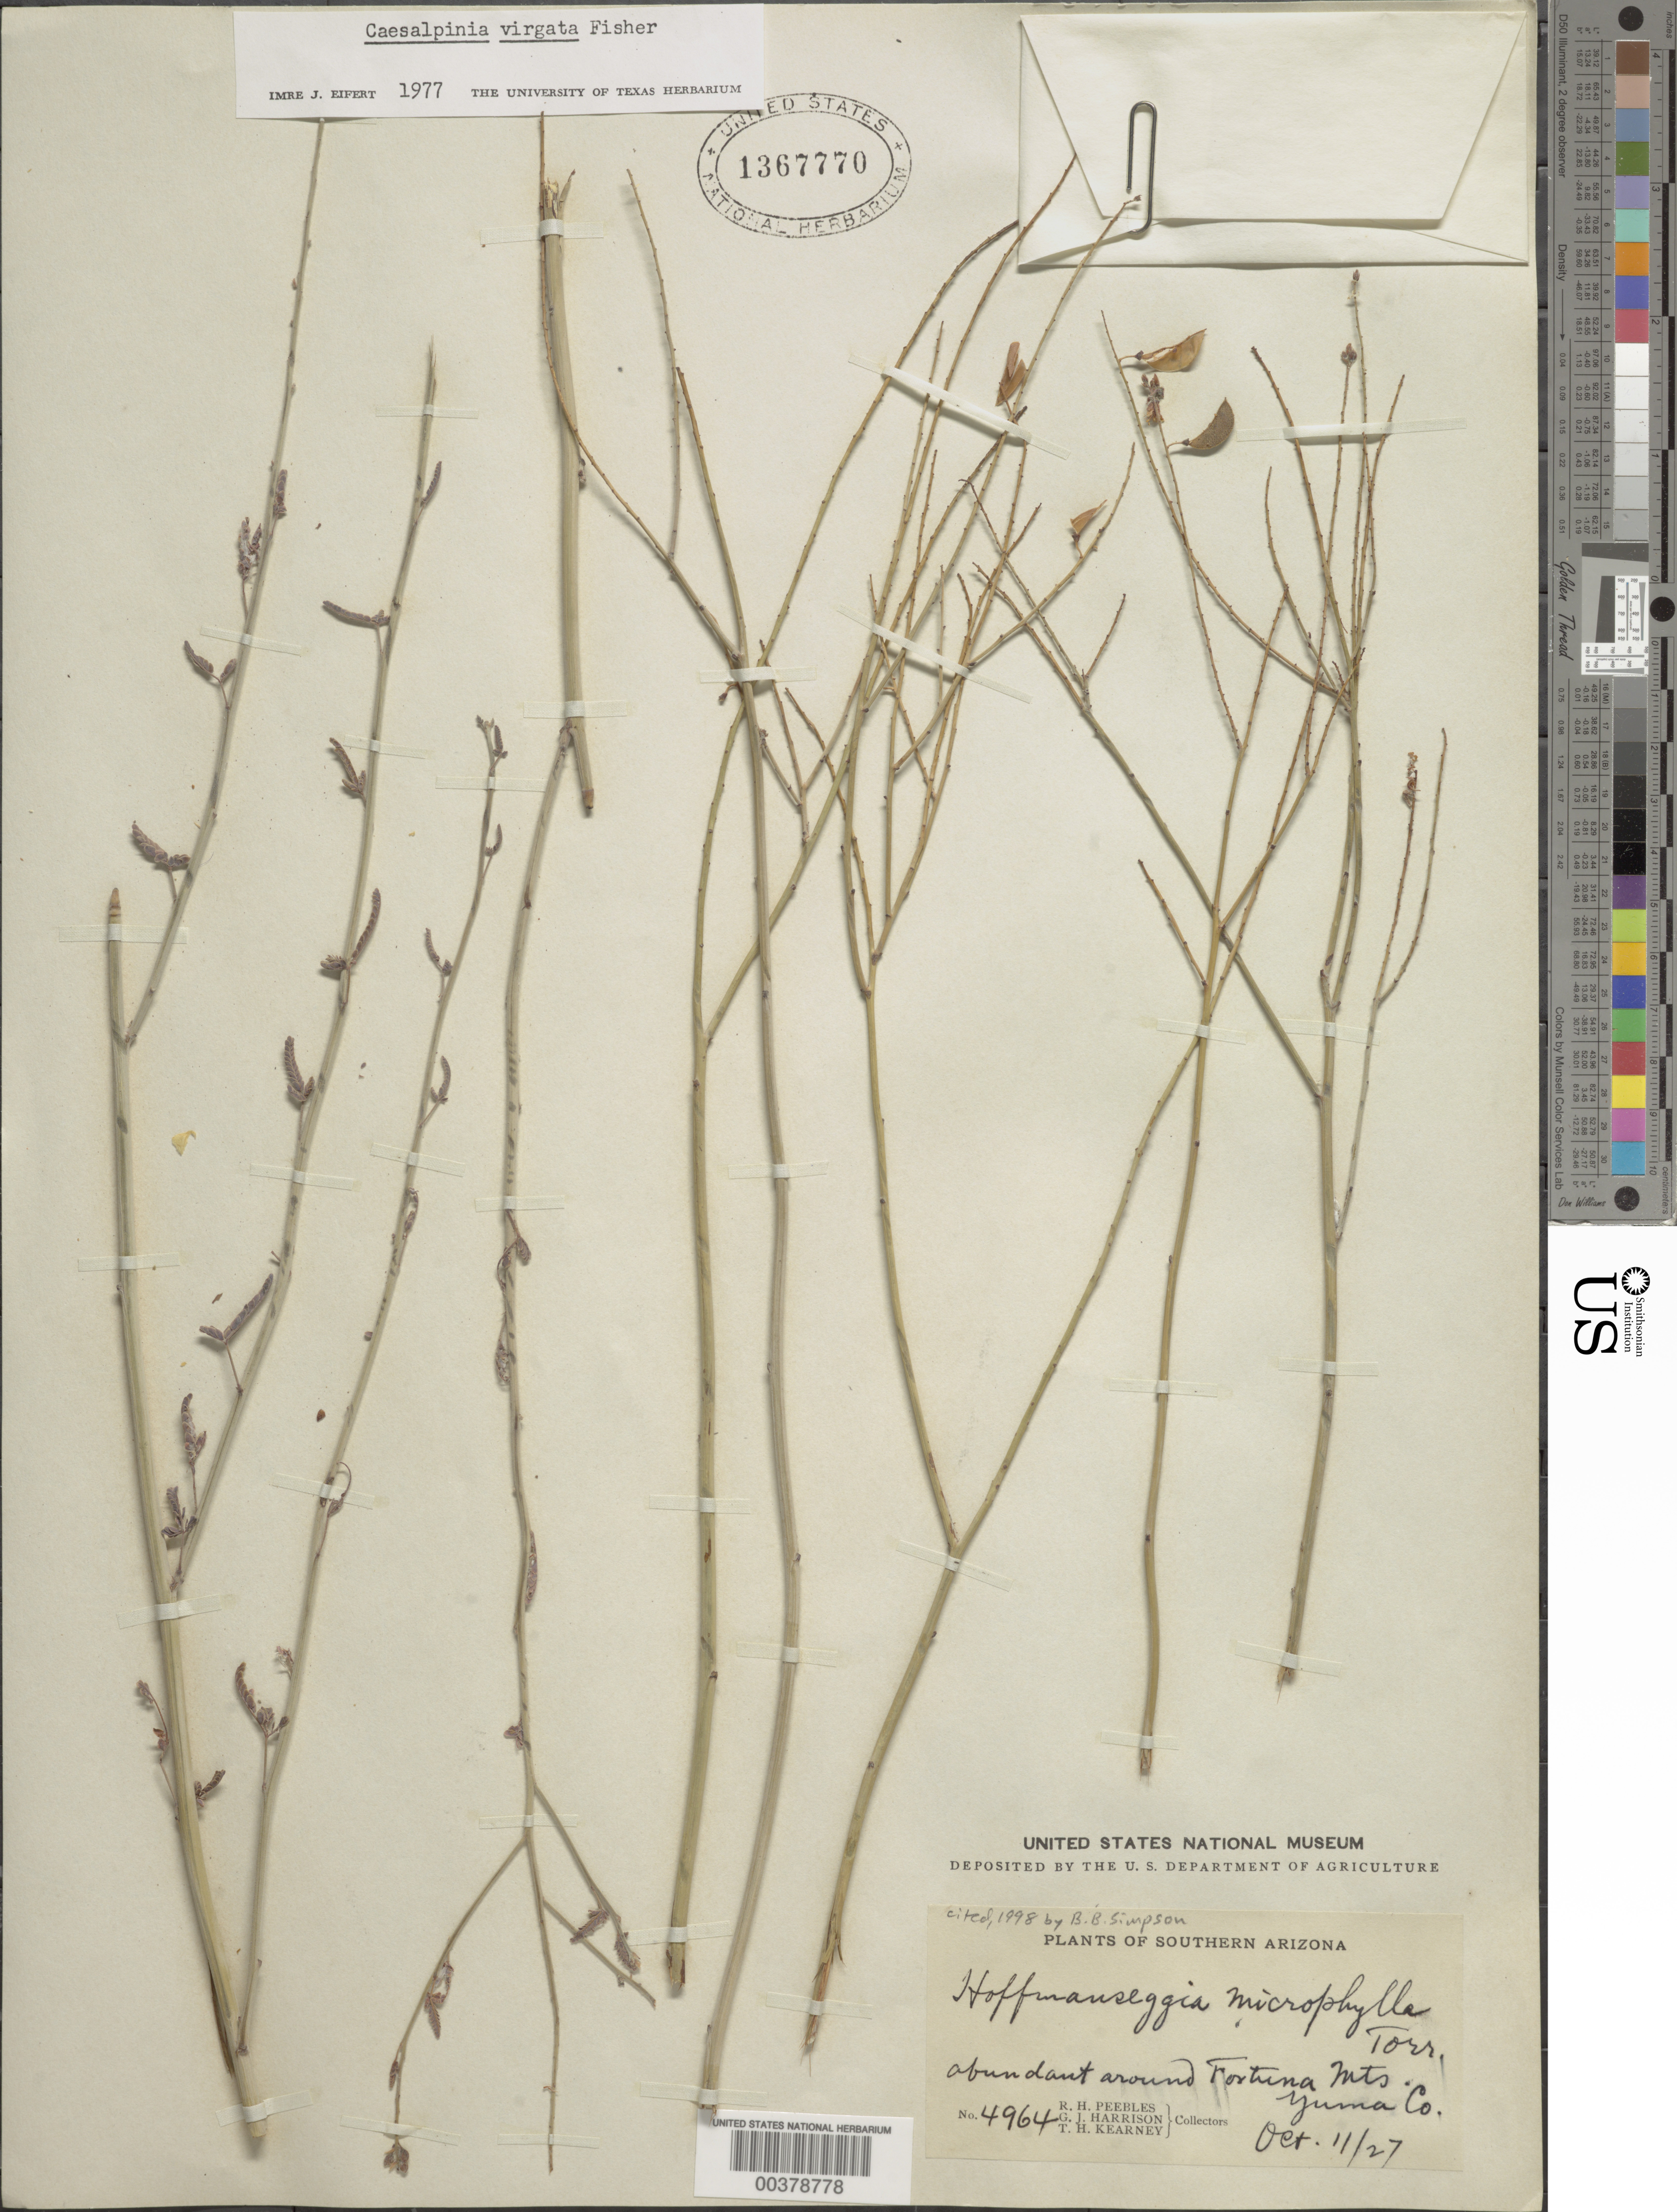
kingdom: Plantae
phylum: Tracheophyta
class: Magnoliopsida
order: Fabales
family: Fabaceae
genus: Hoffmannseggia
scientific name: Hoffmannseggia microphylla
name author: Torr.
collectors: R. H. Peebles, G. J. Harrison & T. H. Kearney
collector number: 4964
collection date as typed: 11 Oct 1927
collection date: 1927-10-11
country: United States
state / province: Arizona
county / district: Yuma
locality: Around fortuna mts.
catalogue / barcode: US 1367770